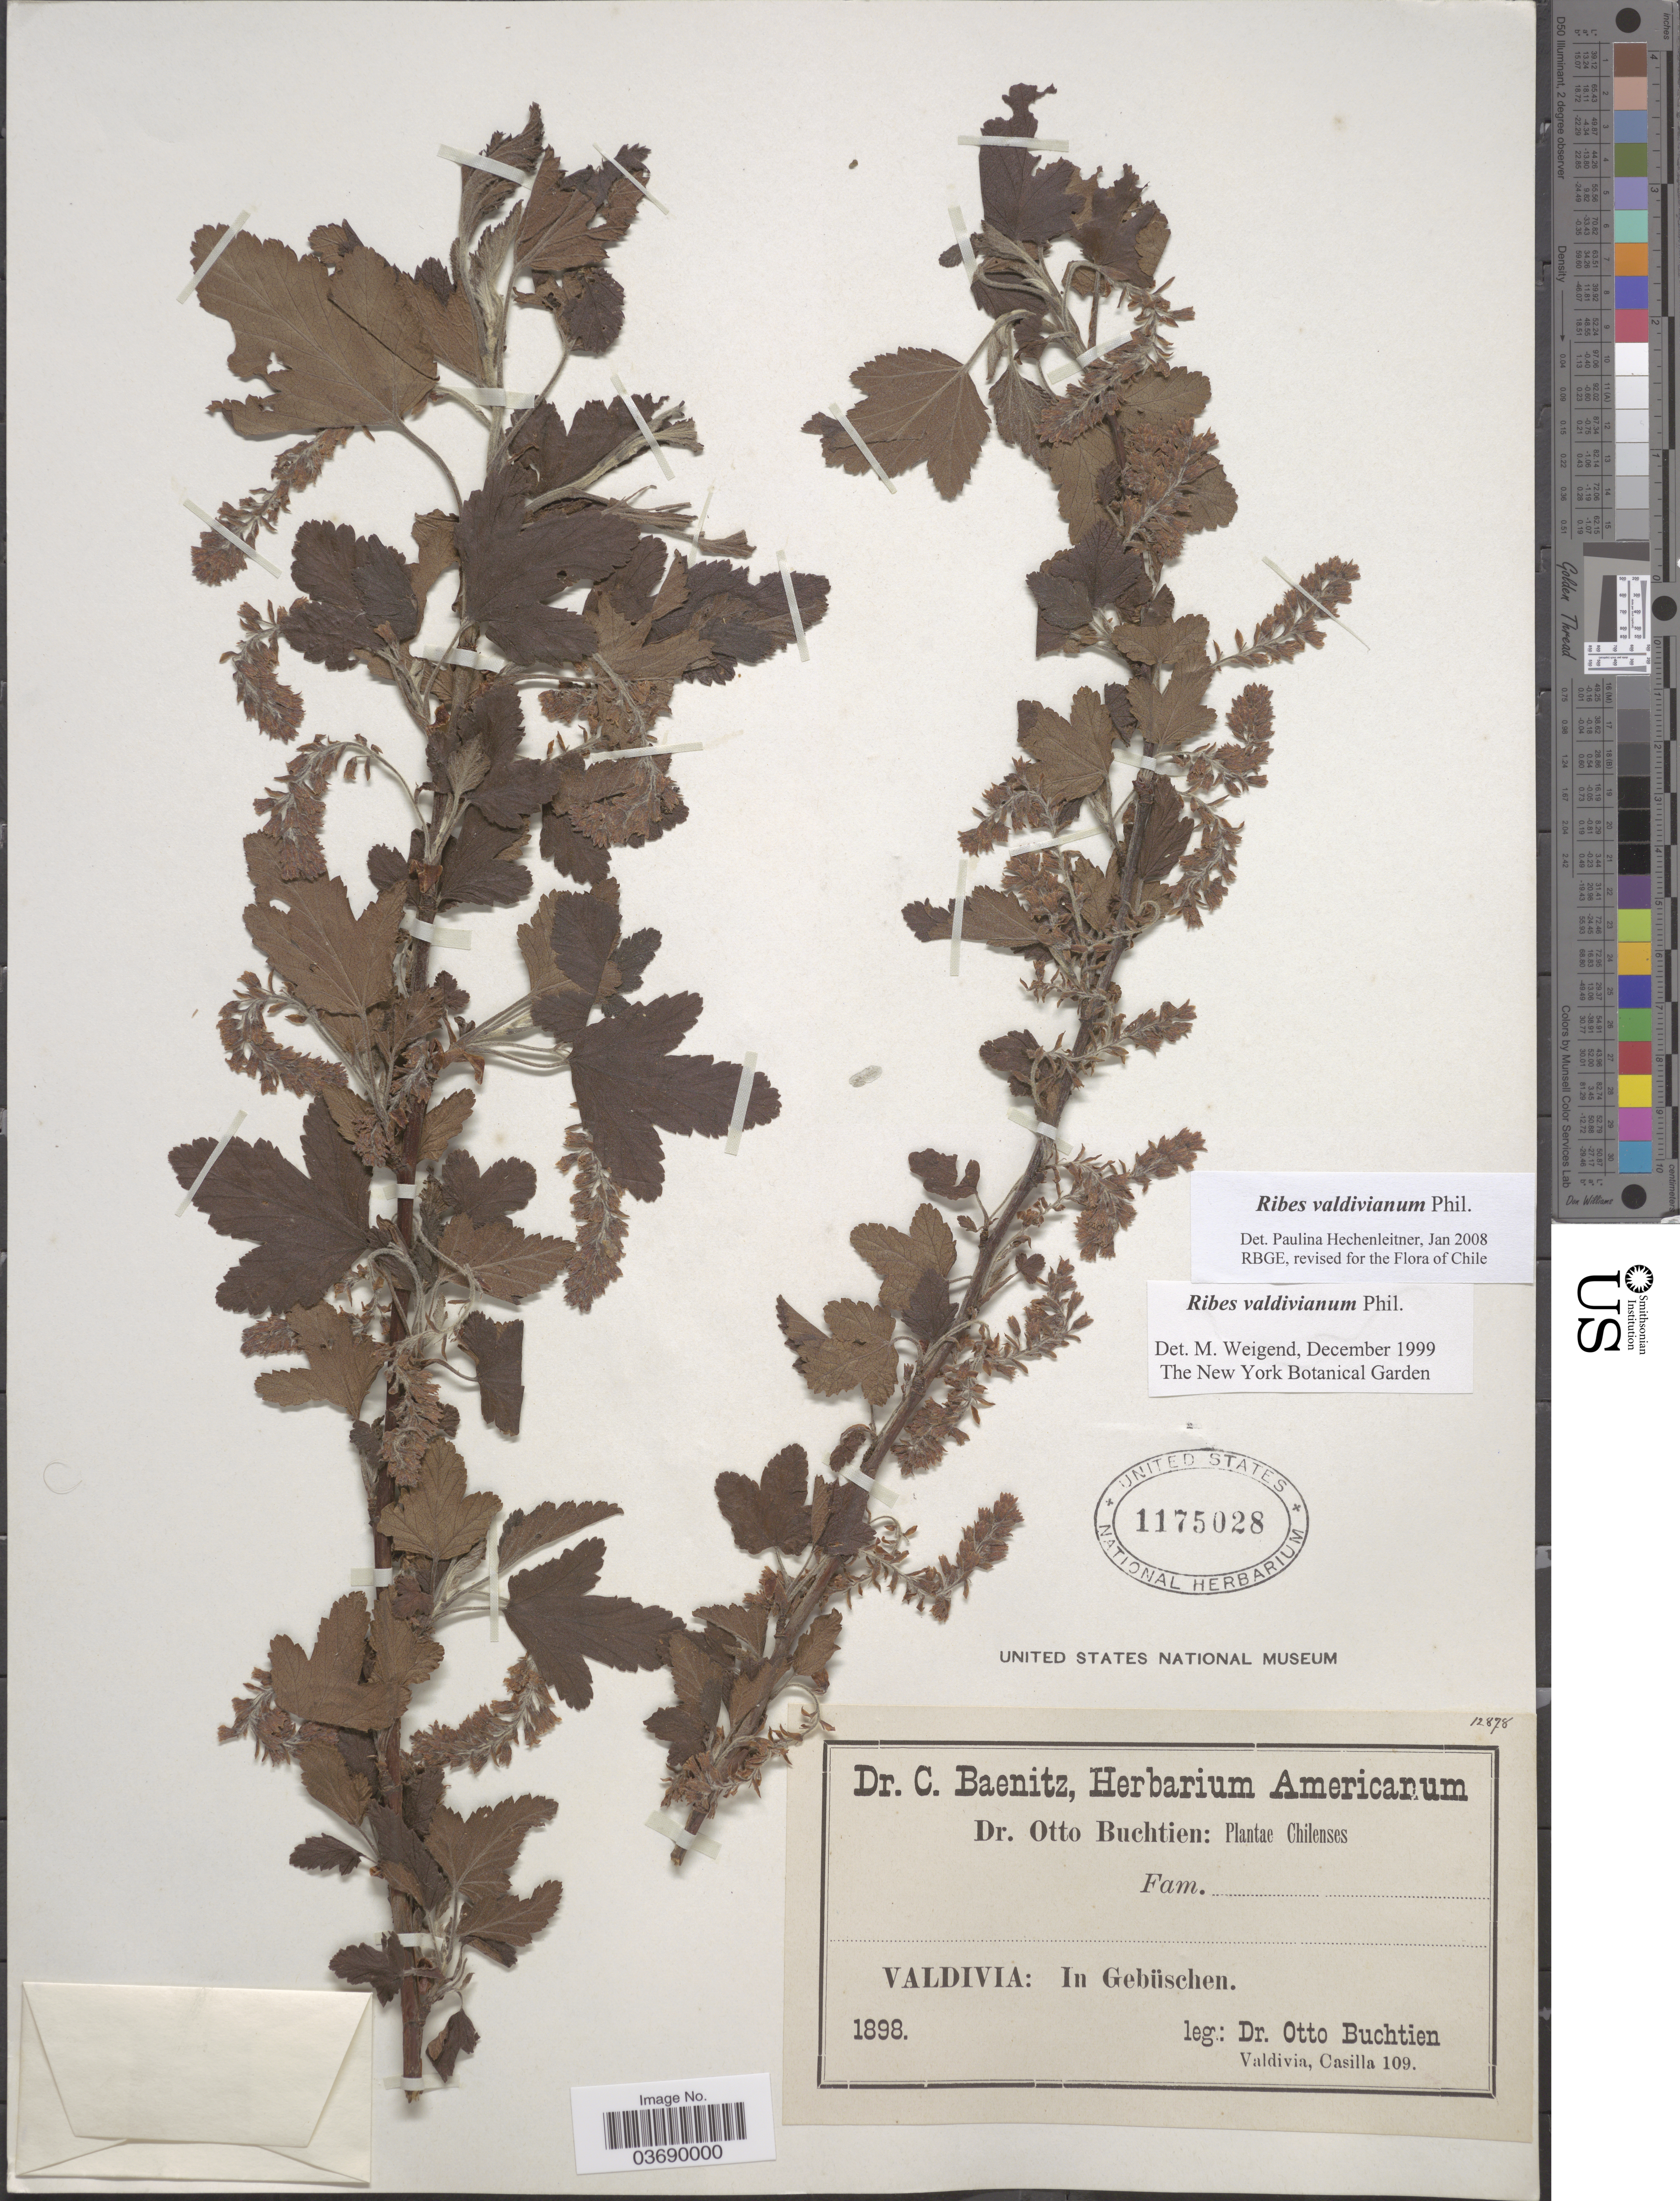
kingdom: Plantae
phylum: Tracheophyta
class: Magnoliopsida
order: Saxifragales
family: Grossulariaceae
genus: Ribes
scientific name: Ribes valdivianum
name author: Phil.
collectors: O. Buchtien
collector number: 12878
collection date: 1898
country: Chile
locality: Valdivia: In Gebüschen.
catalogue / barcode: US 1175028